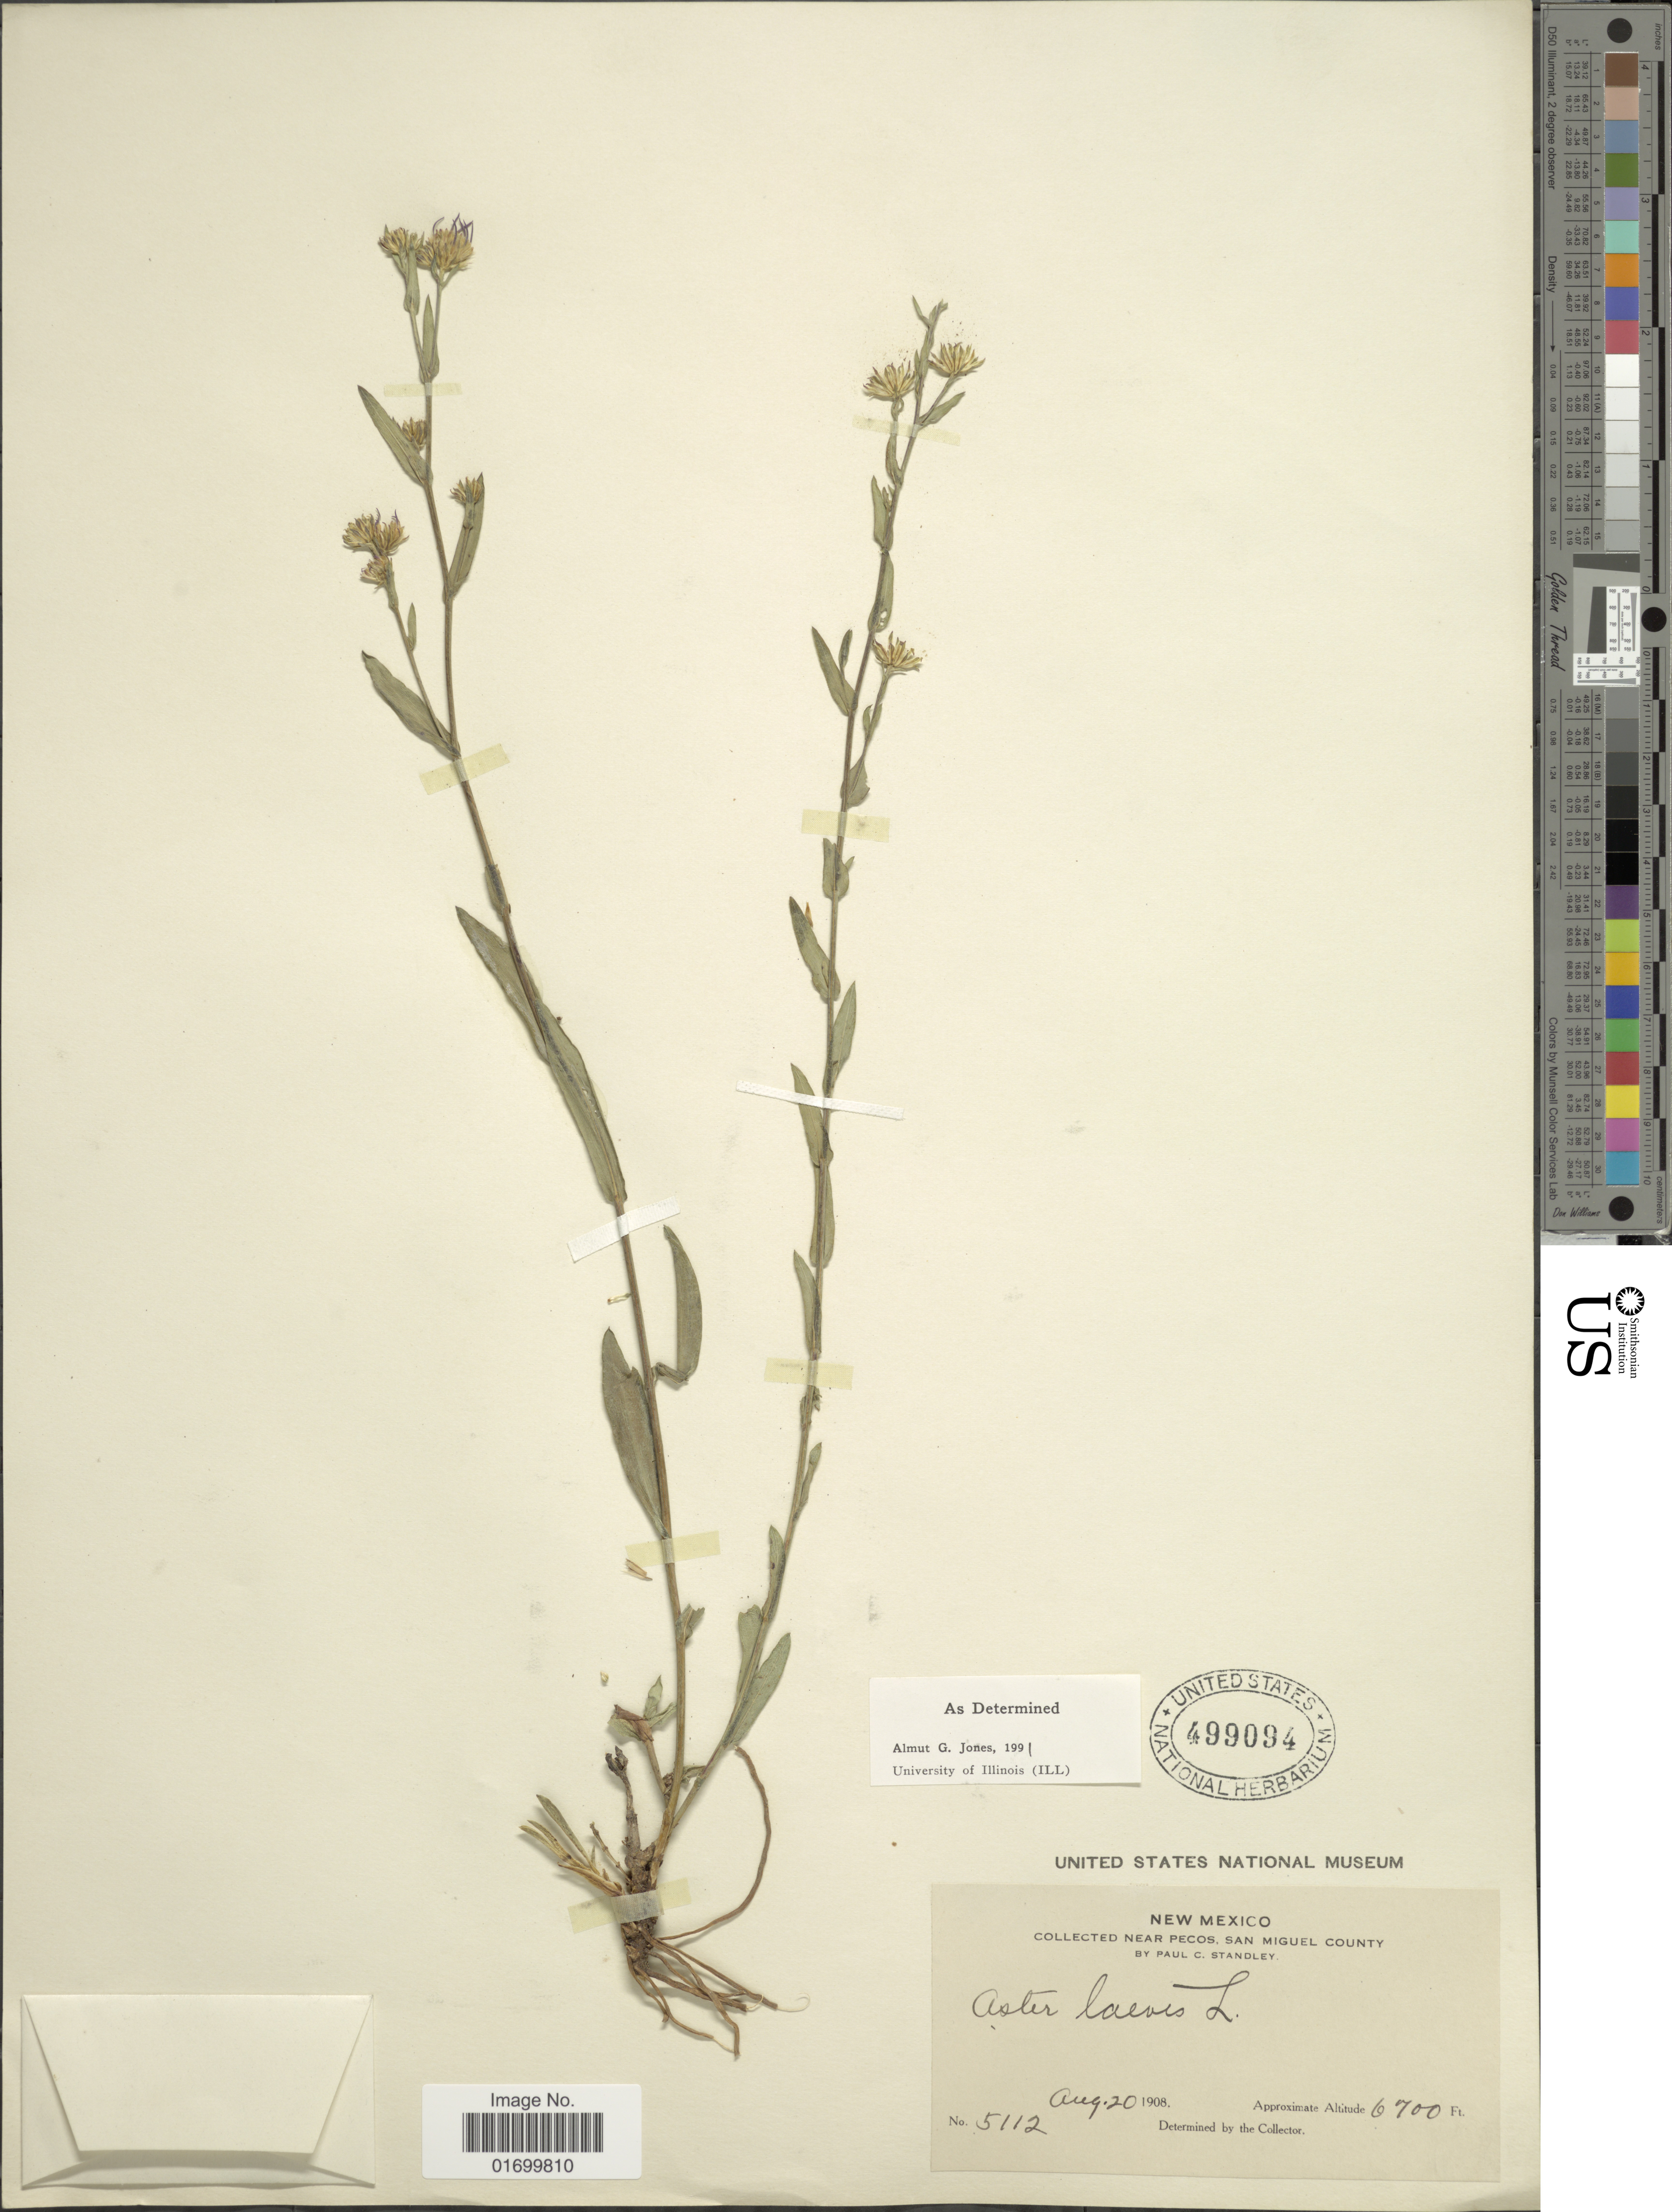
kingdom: Plantae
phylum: Tracheophyta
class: Magnoliopsida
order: Asterales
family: Asteraceae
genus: Symphyotrichum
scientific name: Symphyotrichum laeve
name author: (L.) Á. Löve & D. Löve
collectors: P. C. Standley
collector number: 5112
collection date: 1908-08-20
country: United States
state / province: New Mexico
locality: Near Pecos, San Miguel County.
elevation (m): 2042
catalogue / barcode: US 499094